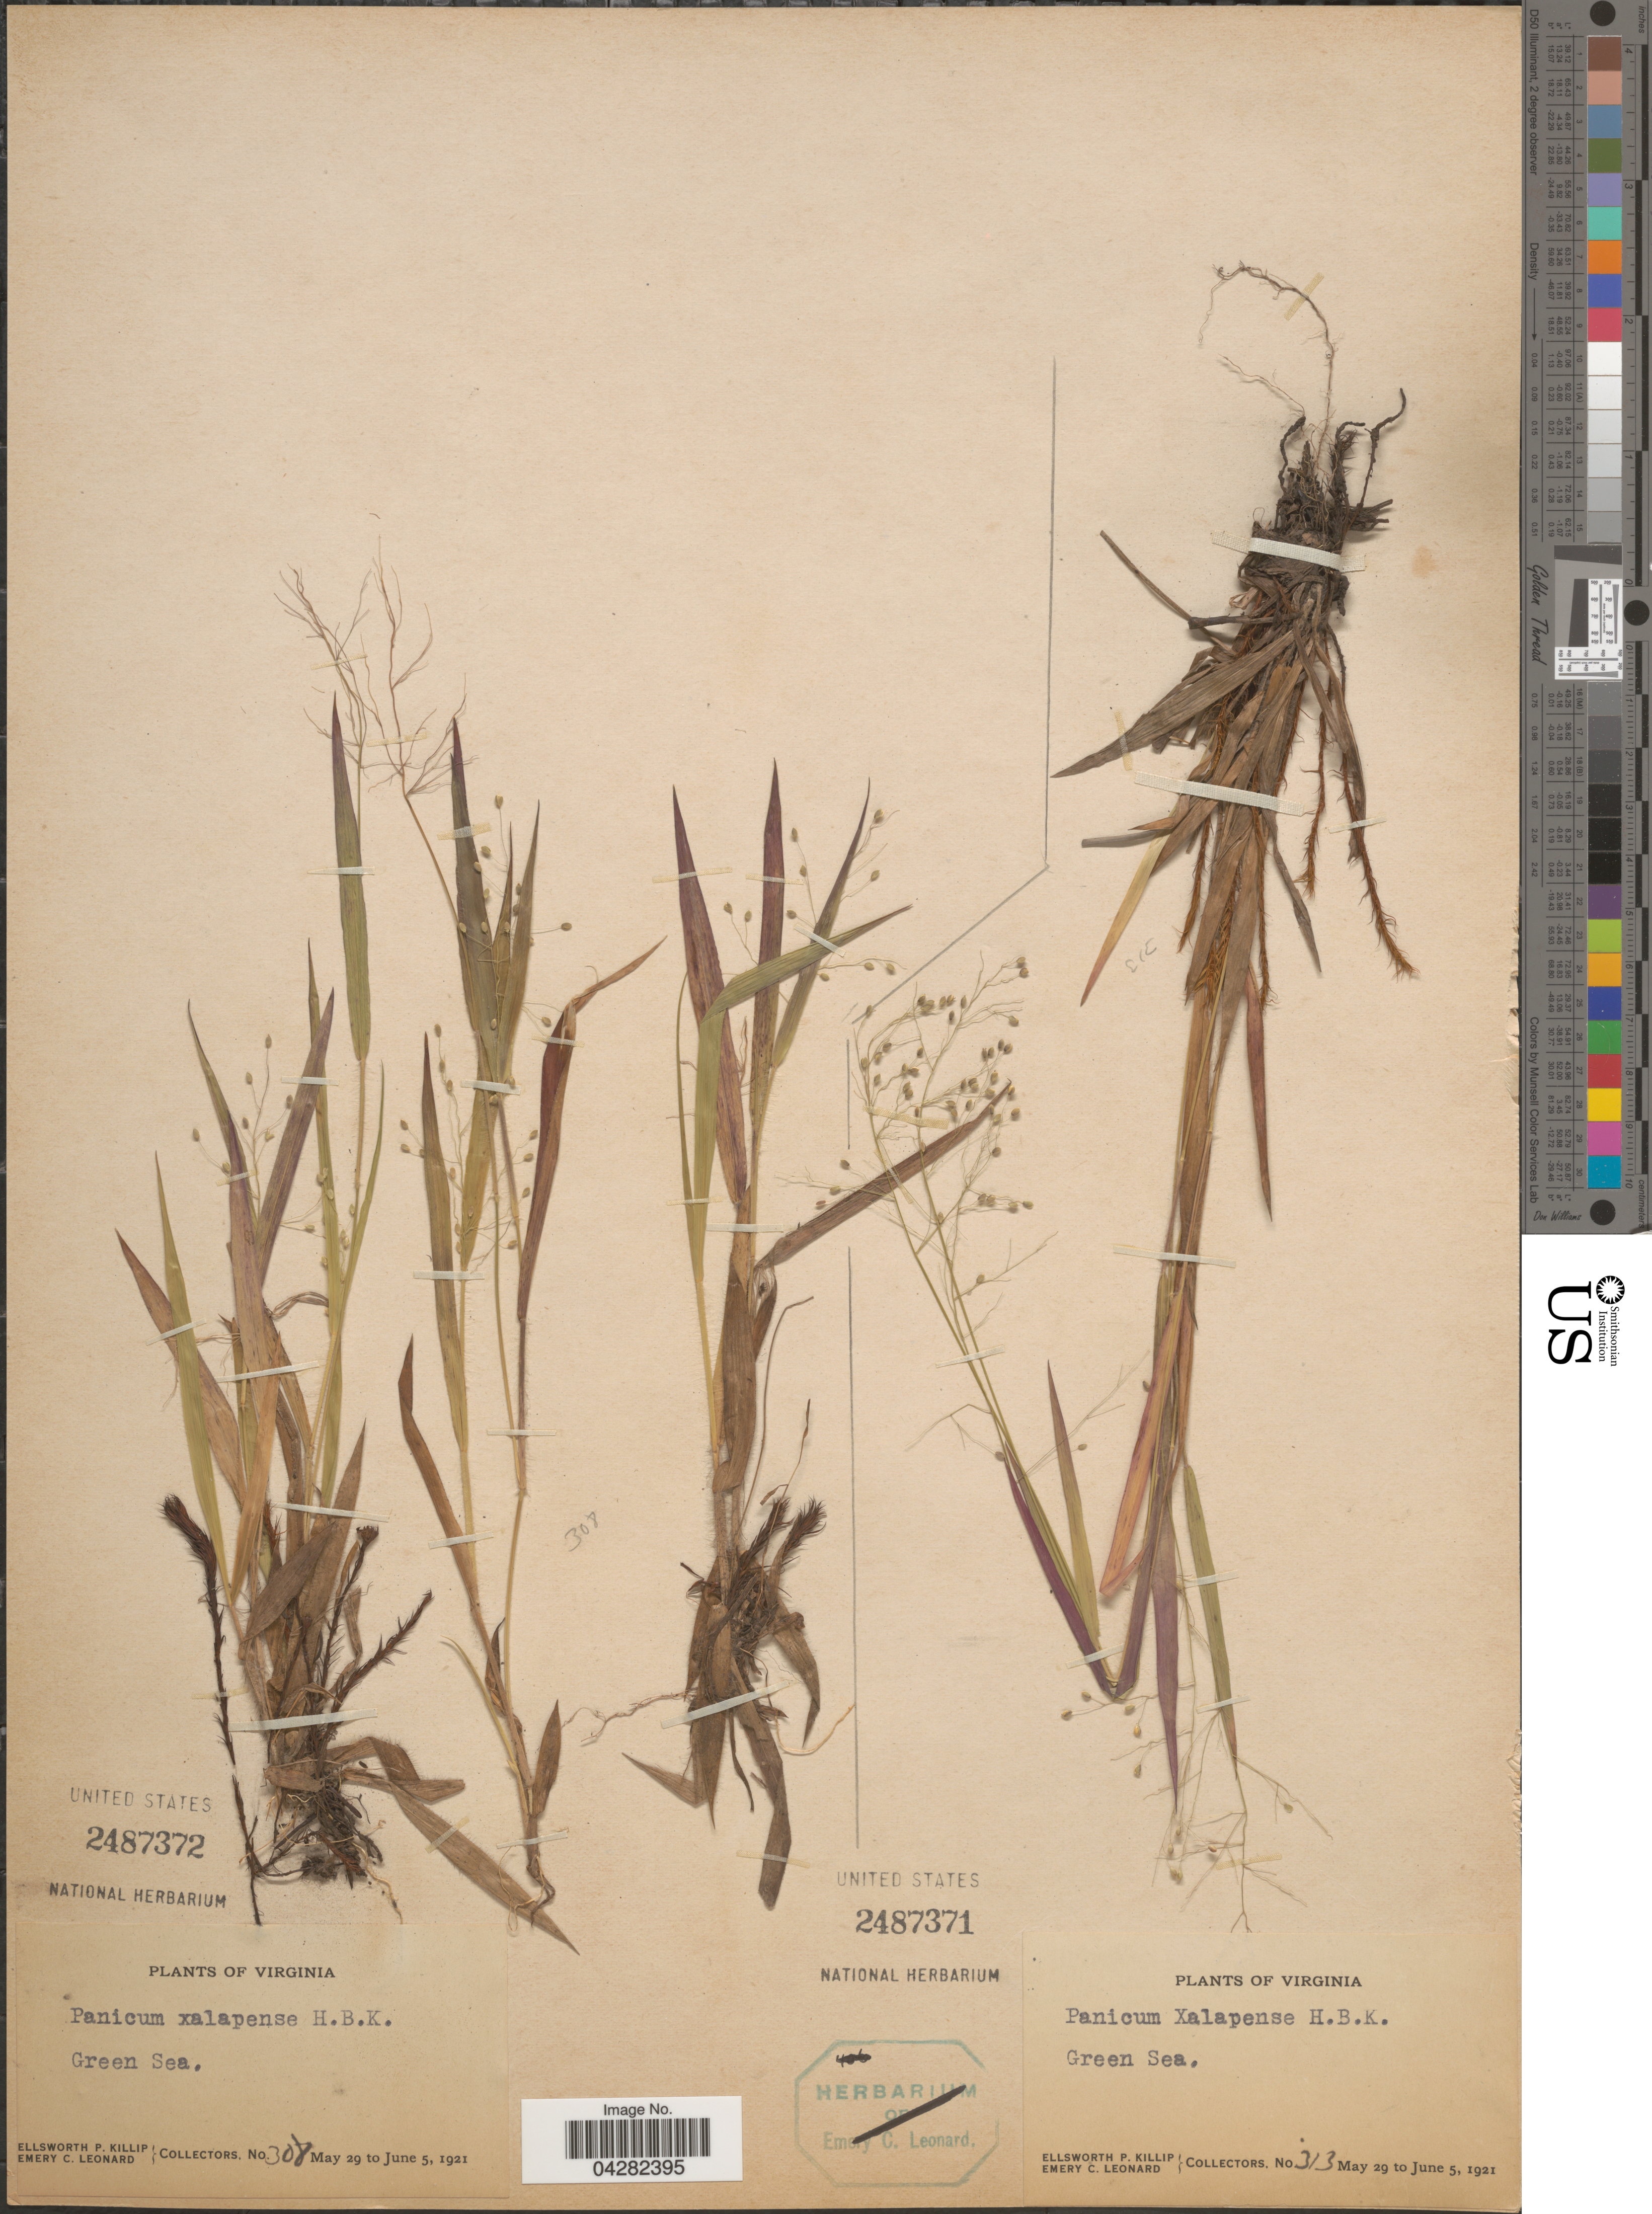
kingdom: Plantae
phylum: Tracheophyta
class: Liliopsida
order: Poales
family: Poaceae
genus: Dichanthelium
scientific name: Dichanthelium laxiflorum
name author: (Lam.) Gould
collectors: E. P. Killip & E. C. Leonard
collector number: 308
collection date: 1921-05-29/1921-06-05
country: United States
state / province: Virginia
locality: Green Sea.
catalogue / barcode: US 2487372